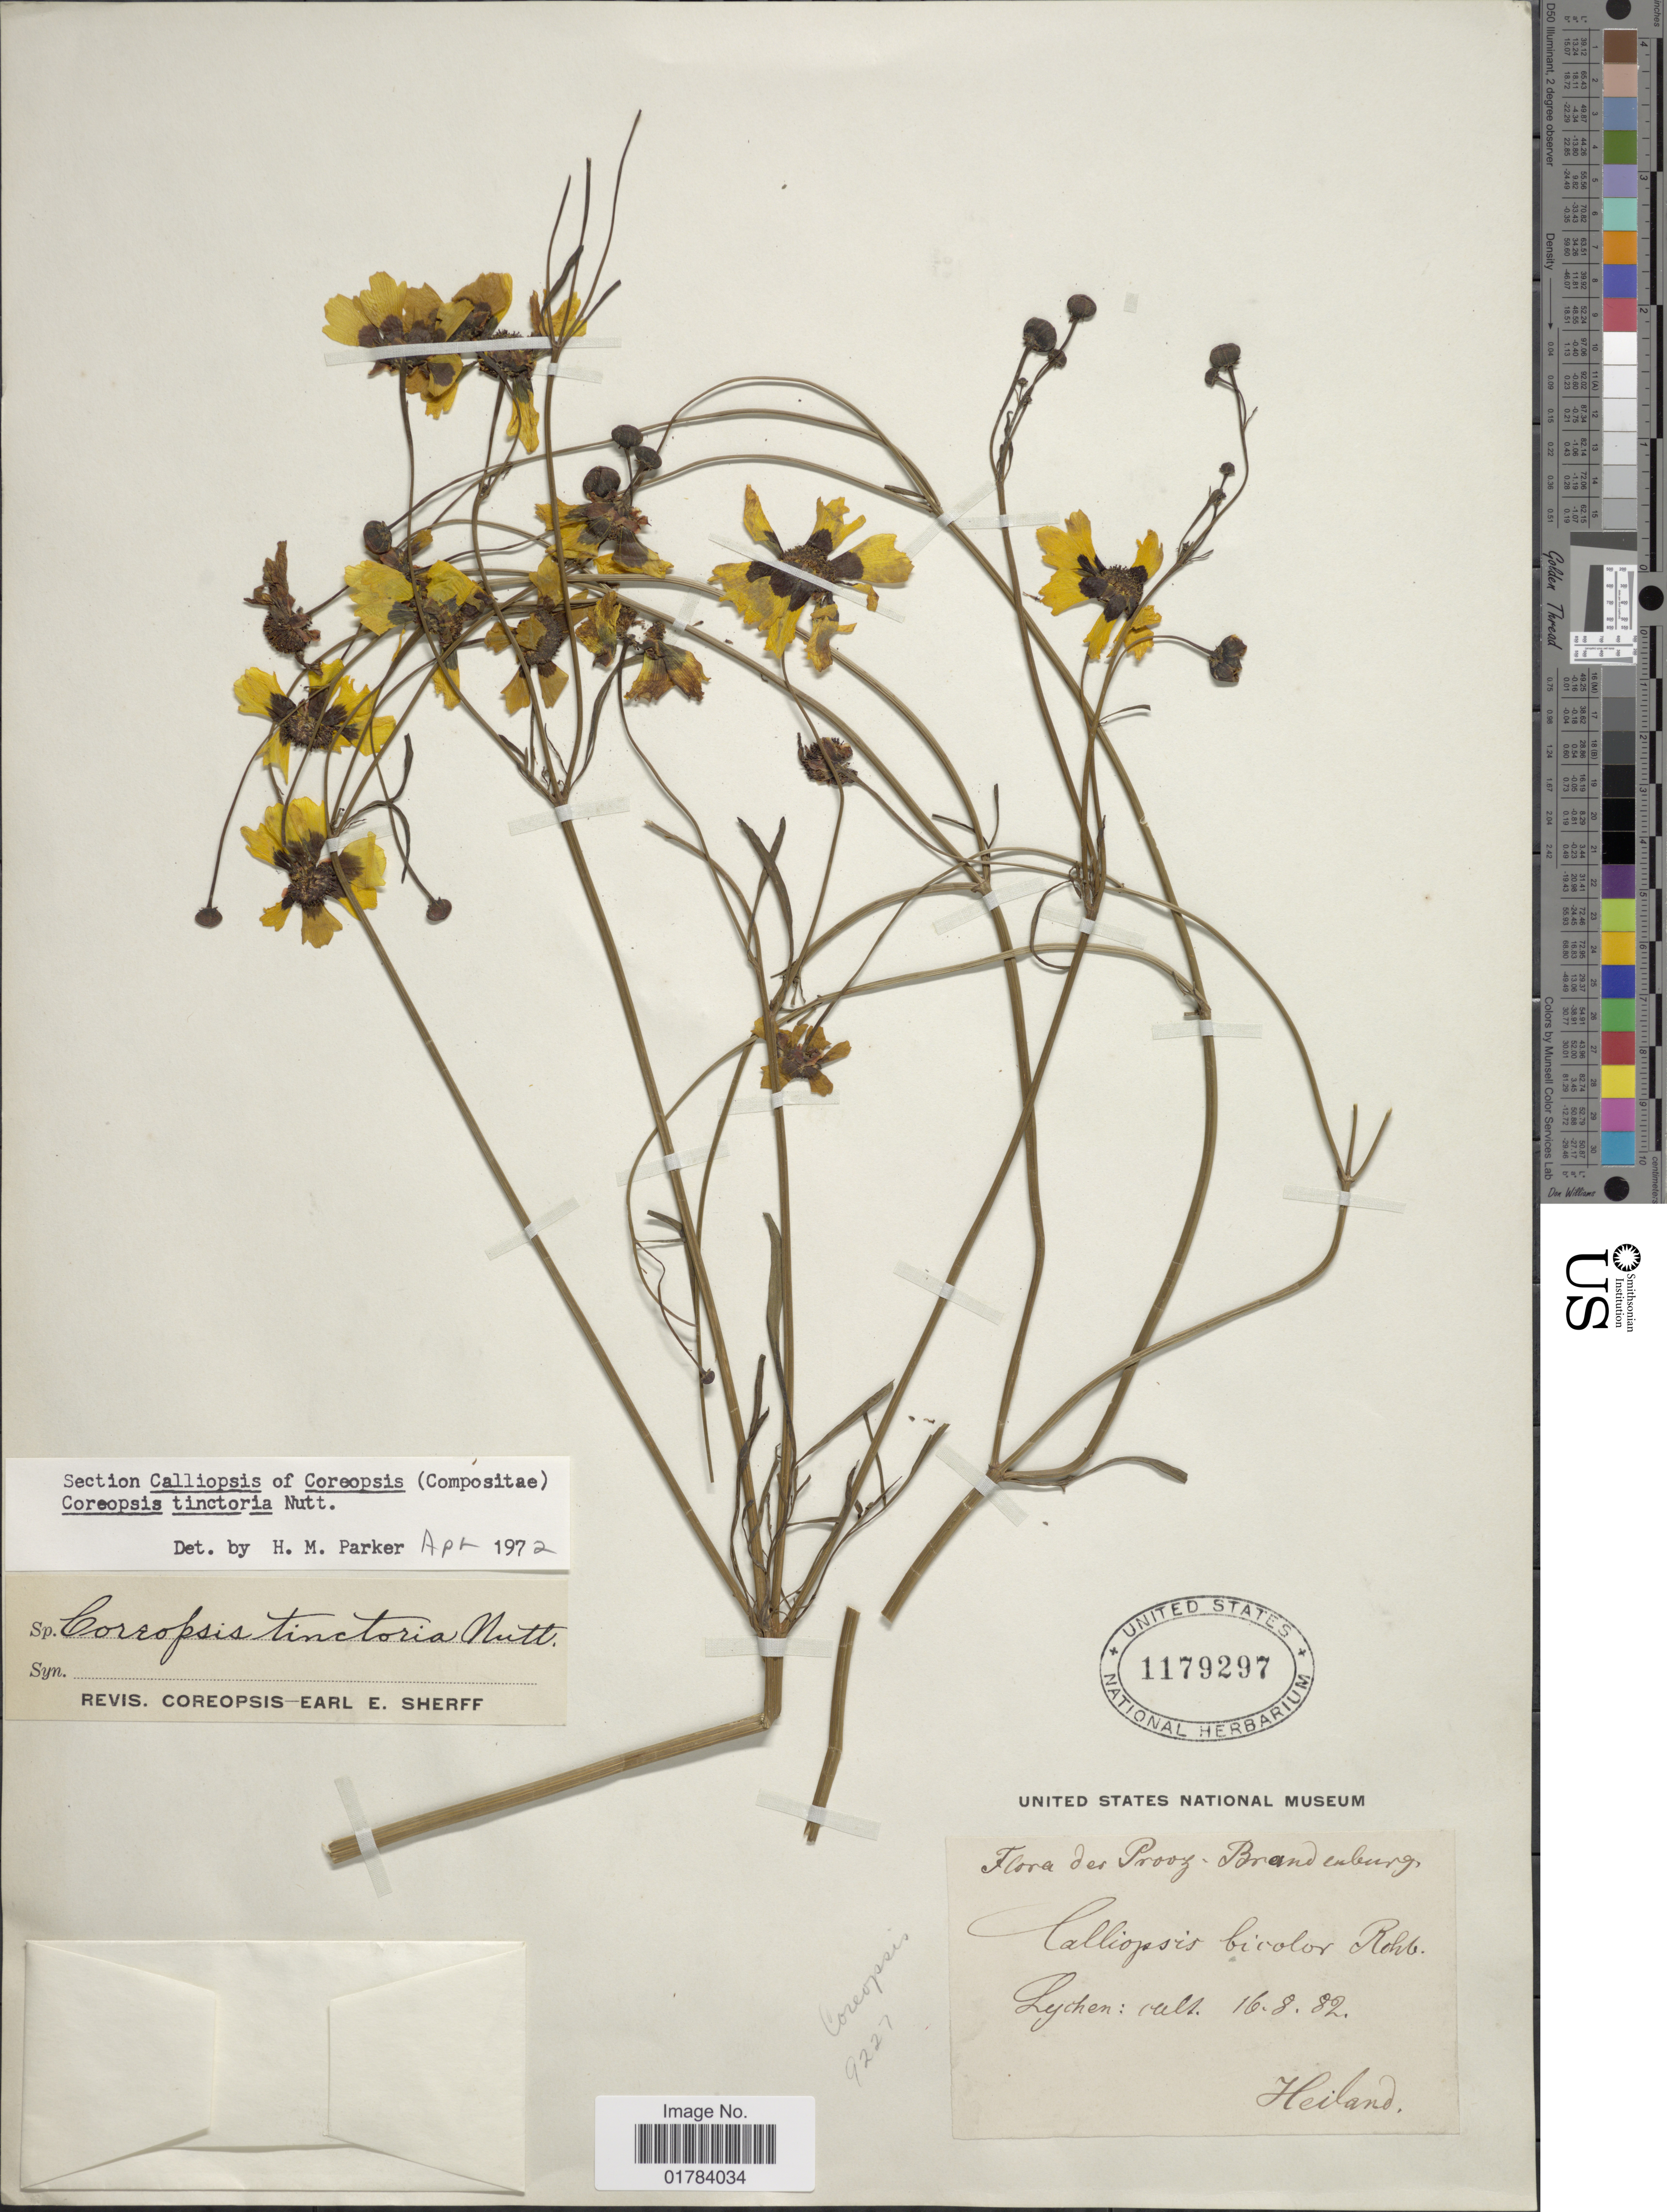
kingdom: Plantae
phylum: Tracheophyta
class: Magnoliopsida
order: Asterales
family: Asteraceae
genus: Coreopsis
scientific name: Coreopsis tinctoria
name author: Nutt.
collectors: -. Heiland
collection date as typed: Transcribed d/m/y: 16/8/82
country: Germany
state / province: Brandenburg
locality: Lychen [unsure placement]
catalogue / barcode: US 1179297